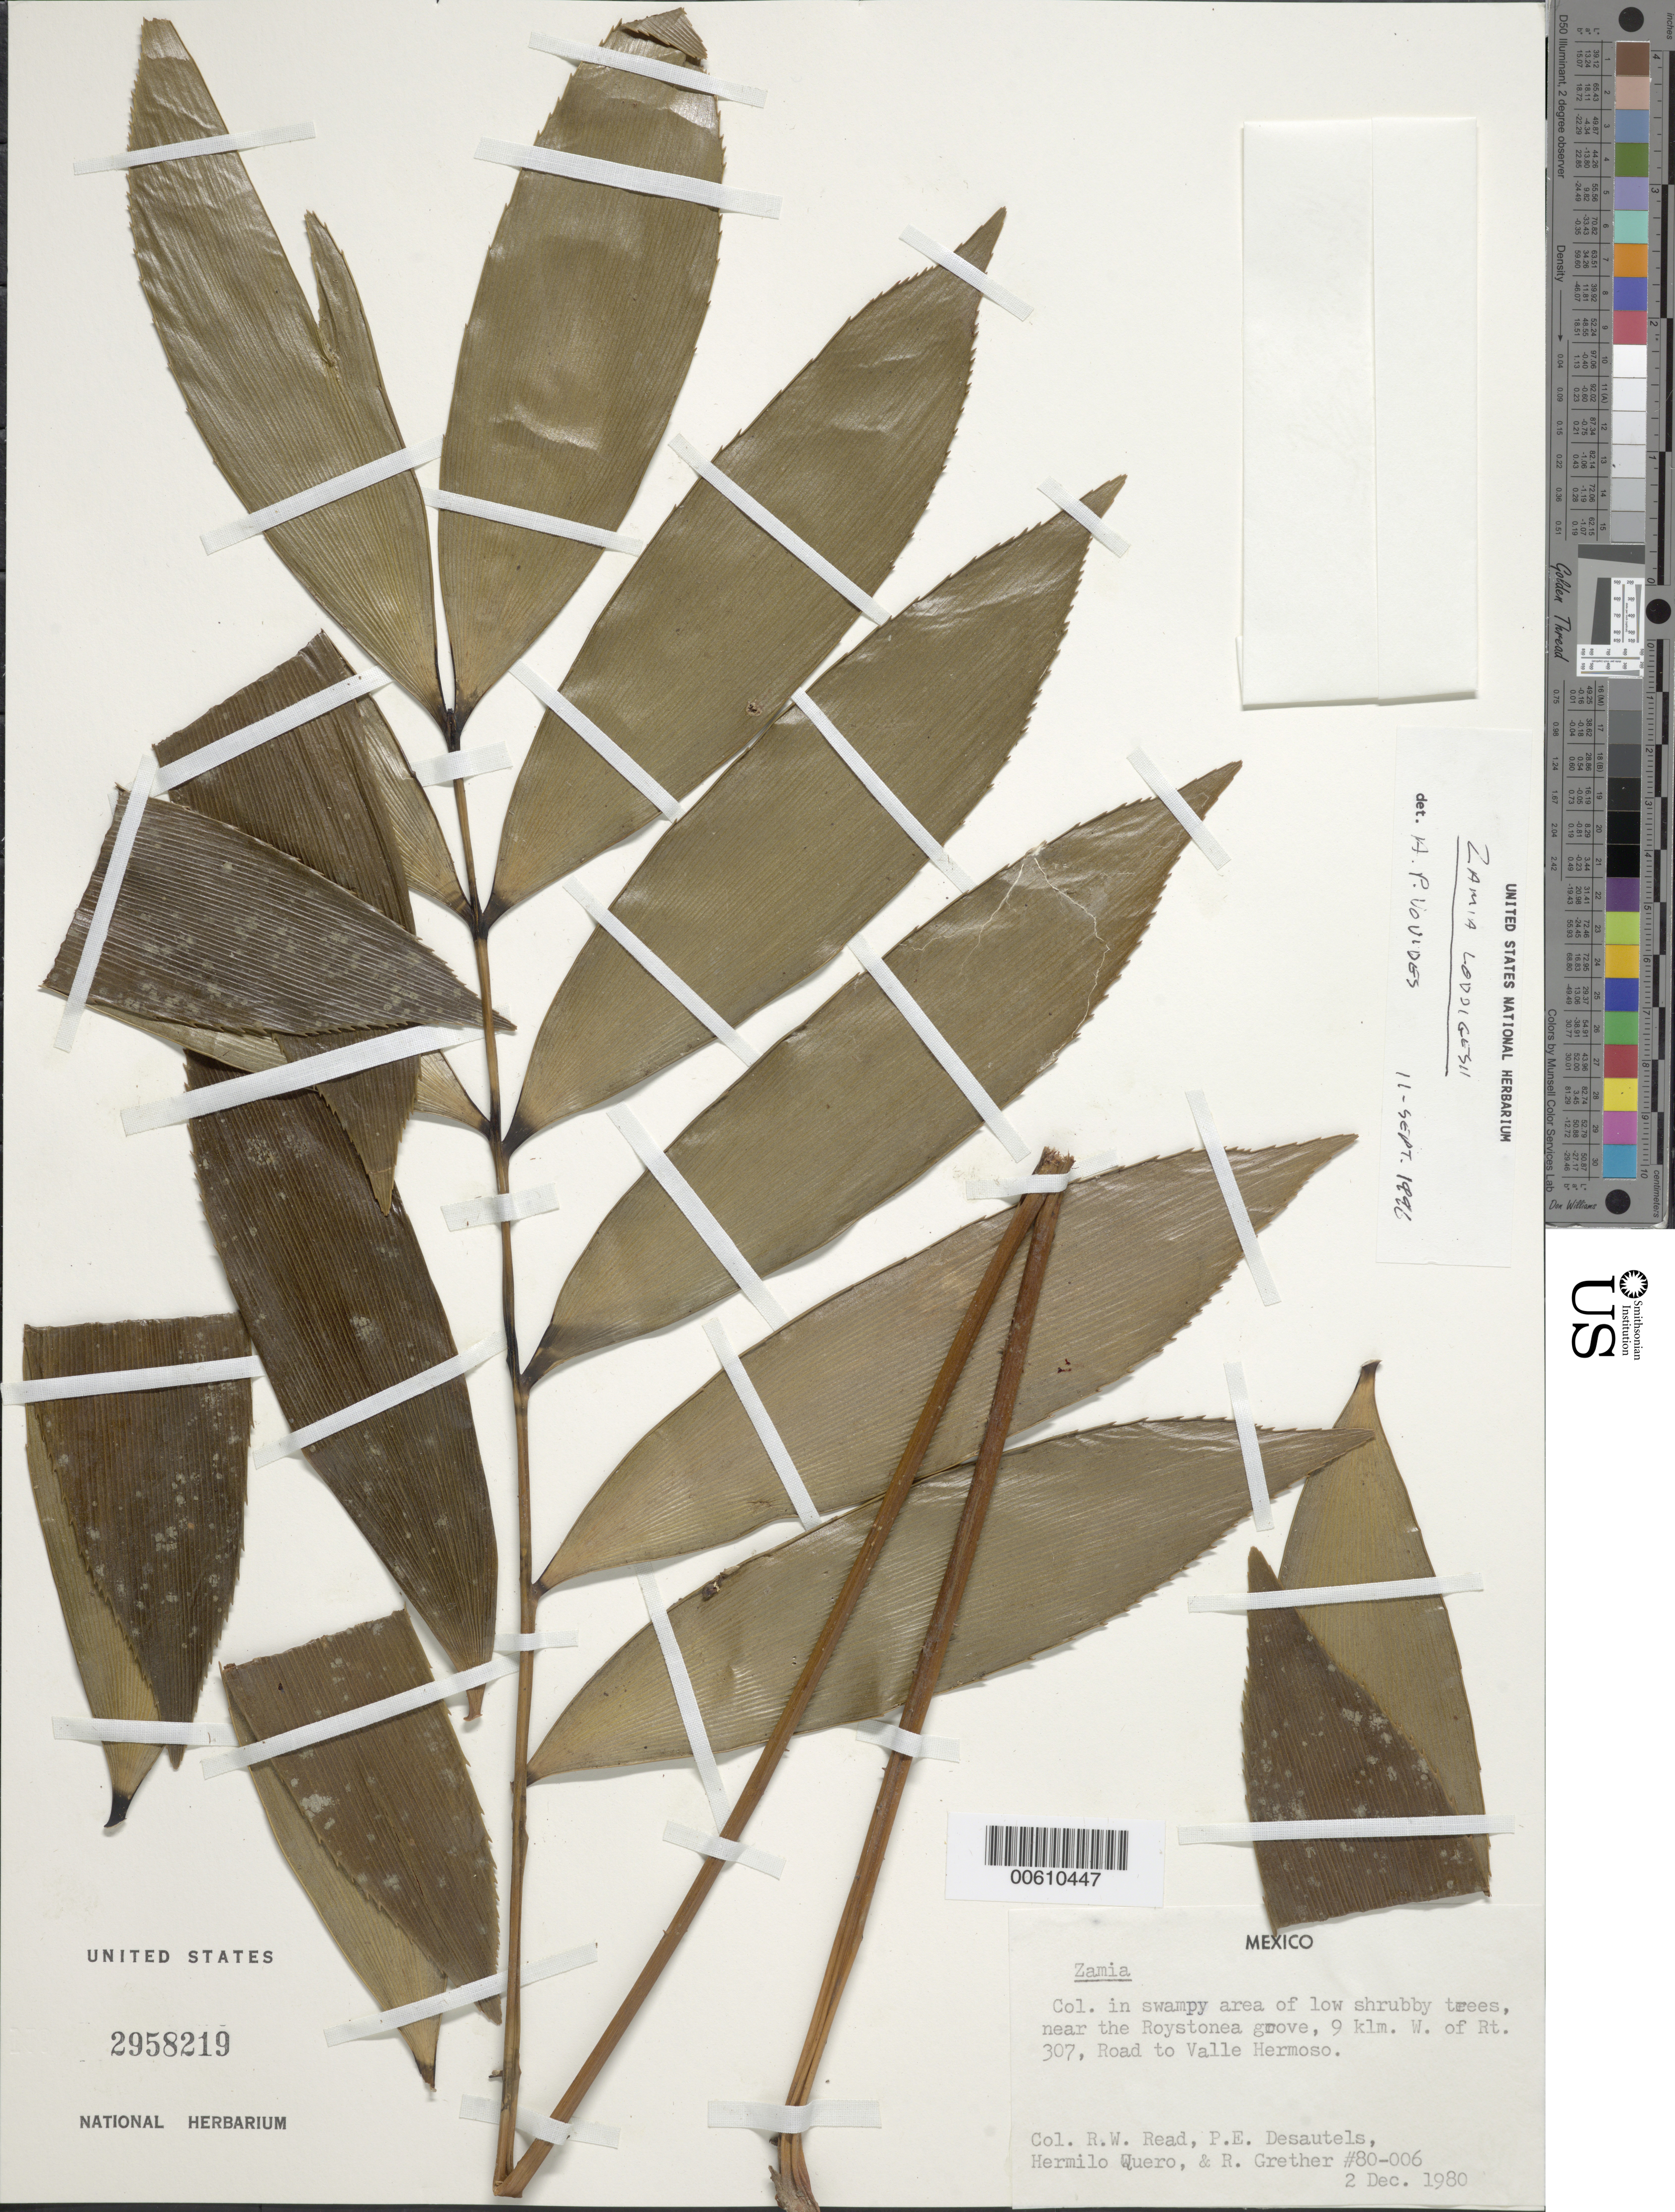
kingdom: Plantae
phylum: Tracheophyta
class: Cycadopsida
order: Cycadales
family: Zamiaceae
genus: Zamia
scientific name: Zamia loddigesii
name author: Miq.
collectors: R. W. Read, P. Desautels, H. Quero & R. Grether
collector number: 80-006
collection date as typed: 02 Dec 1980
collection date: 1980-12-02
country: Mexico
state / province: Tamaulipas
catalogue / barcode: US 2958219